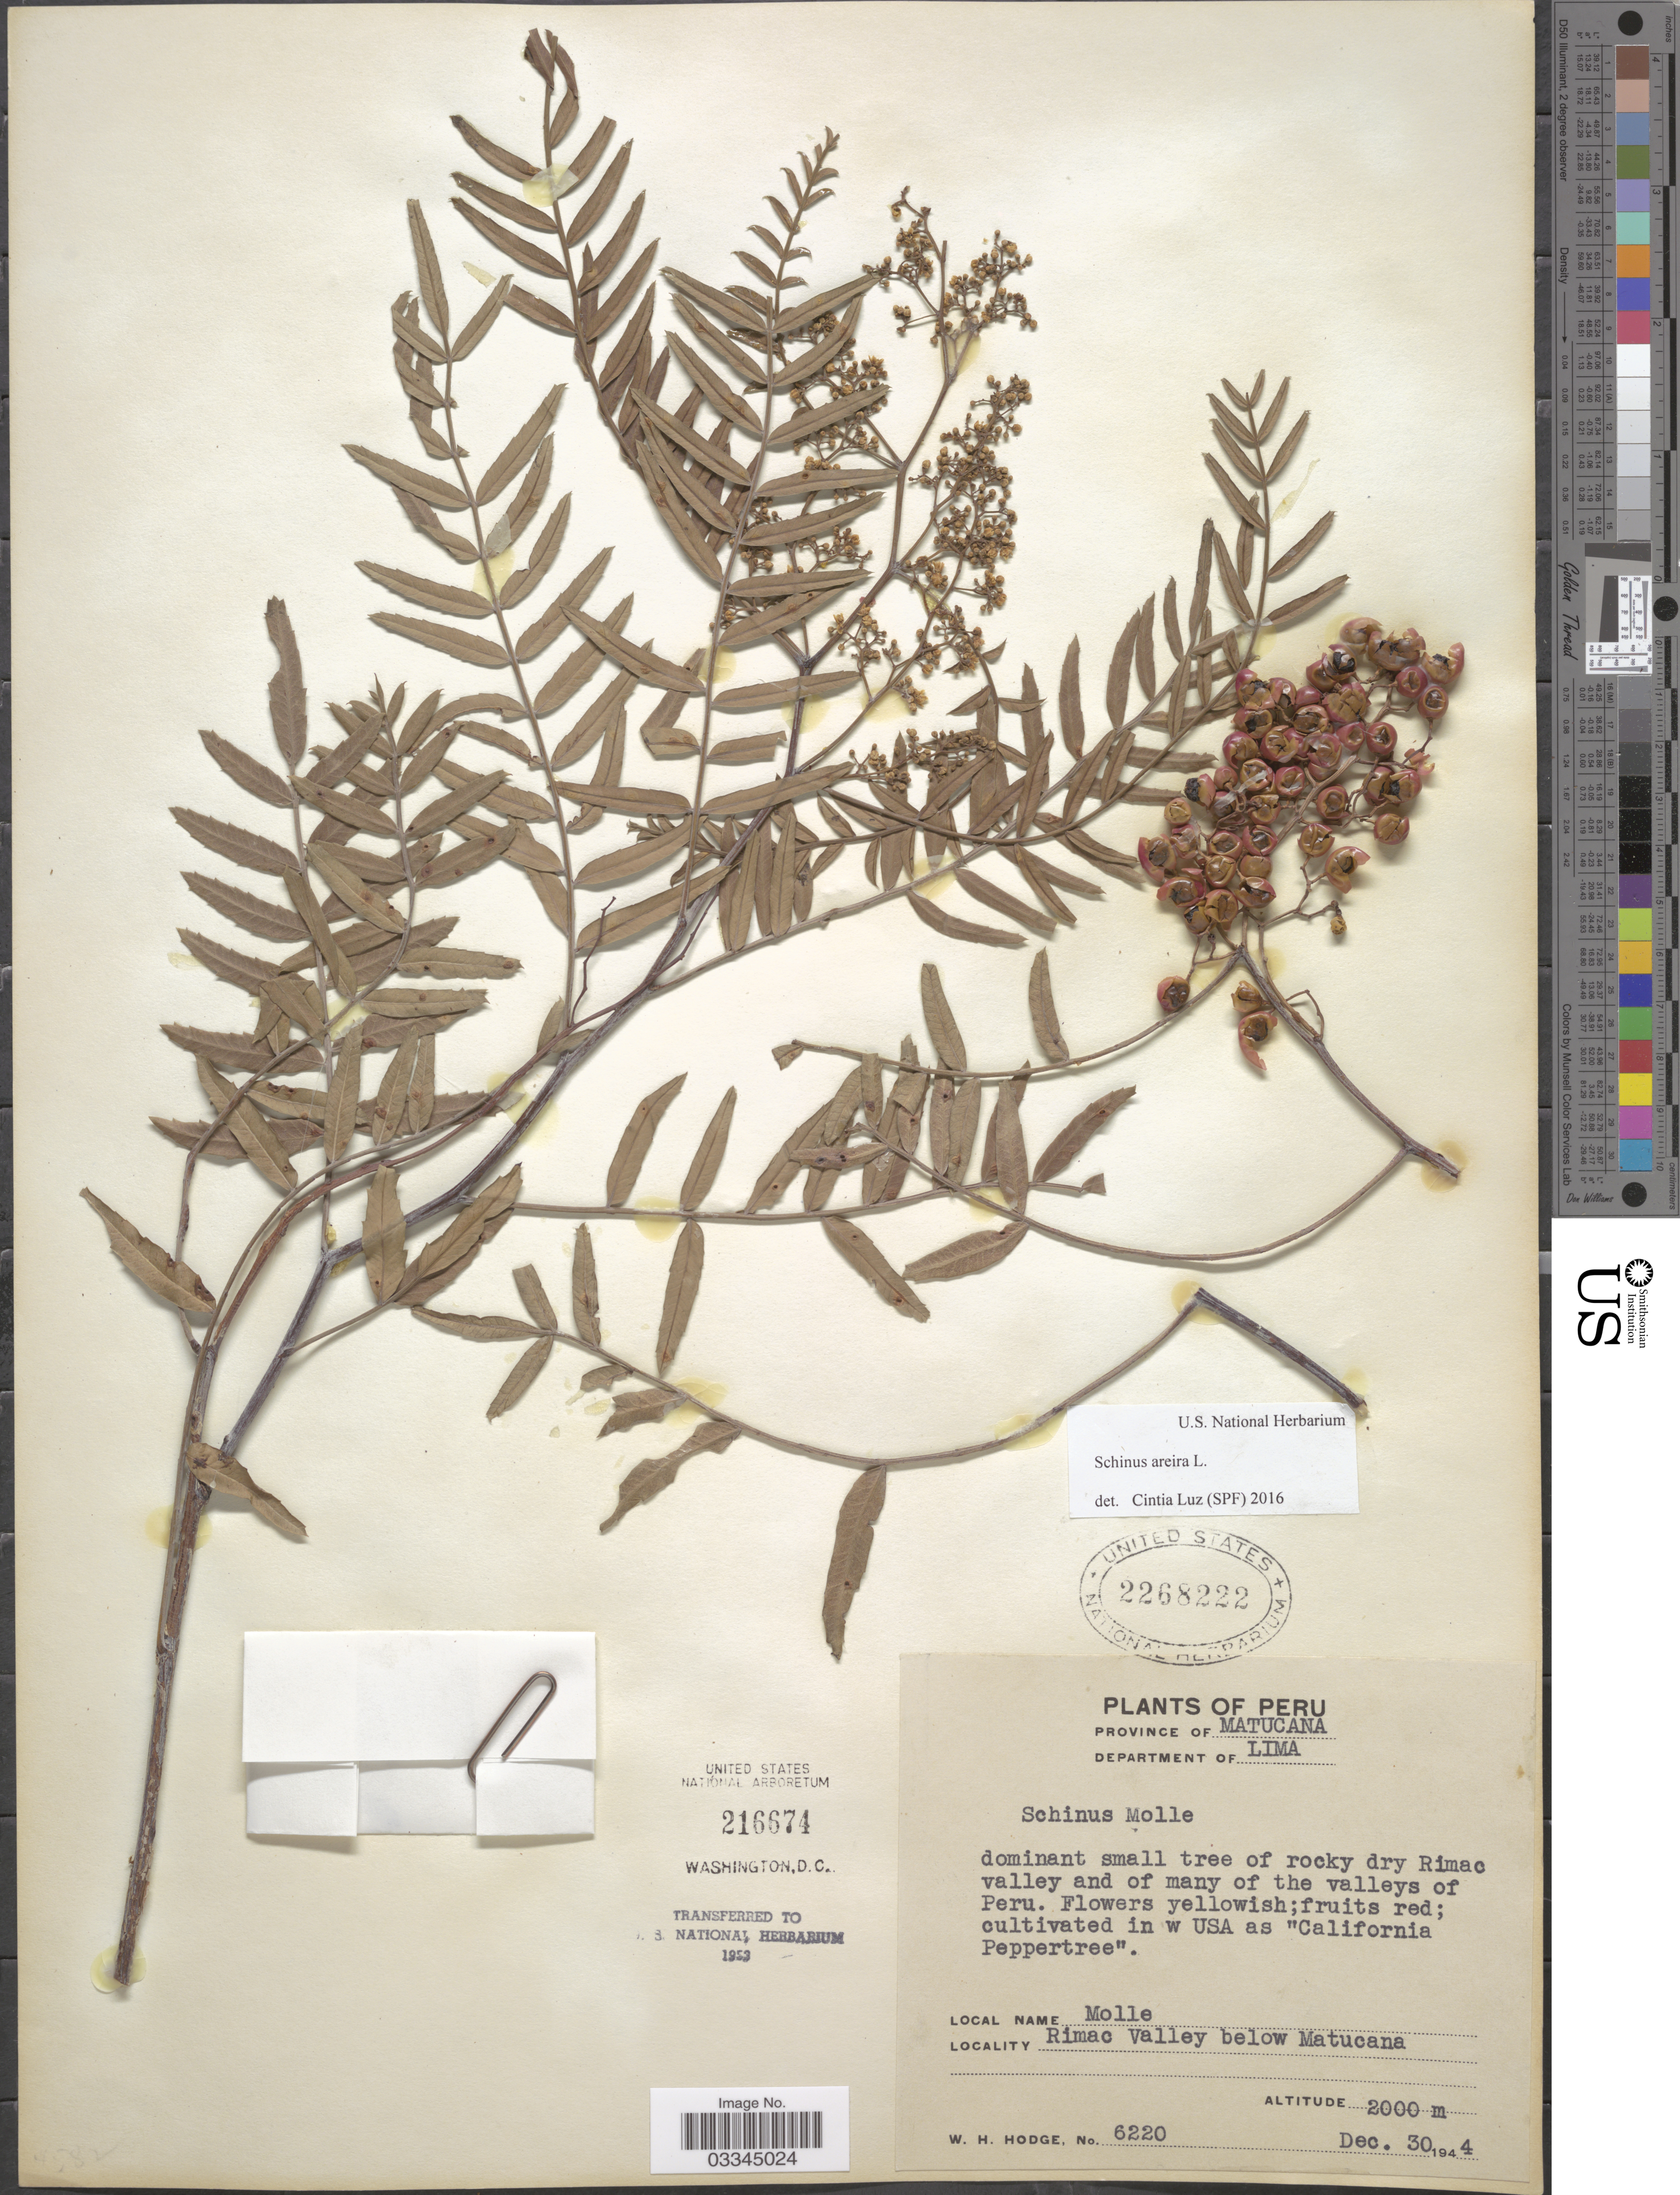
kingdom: Plantae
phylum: Tracheophyta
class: Magnoliopsida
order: Sapindales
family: Anacardiaceae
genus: Schinus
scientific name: Schinus areira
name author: L.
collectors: W. Hodge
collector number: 6220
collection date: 1944-12-30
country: United States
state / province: California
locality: W USA.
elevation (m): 2000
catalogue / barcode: US 2268222